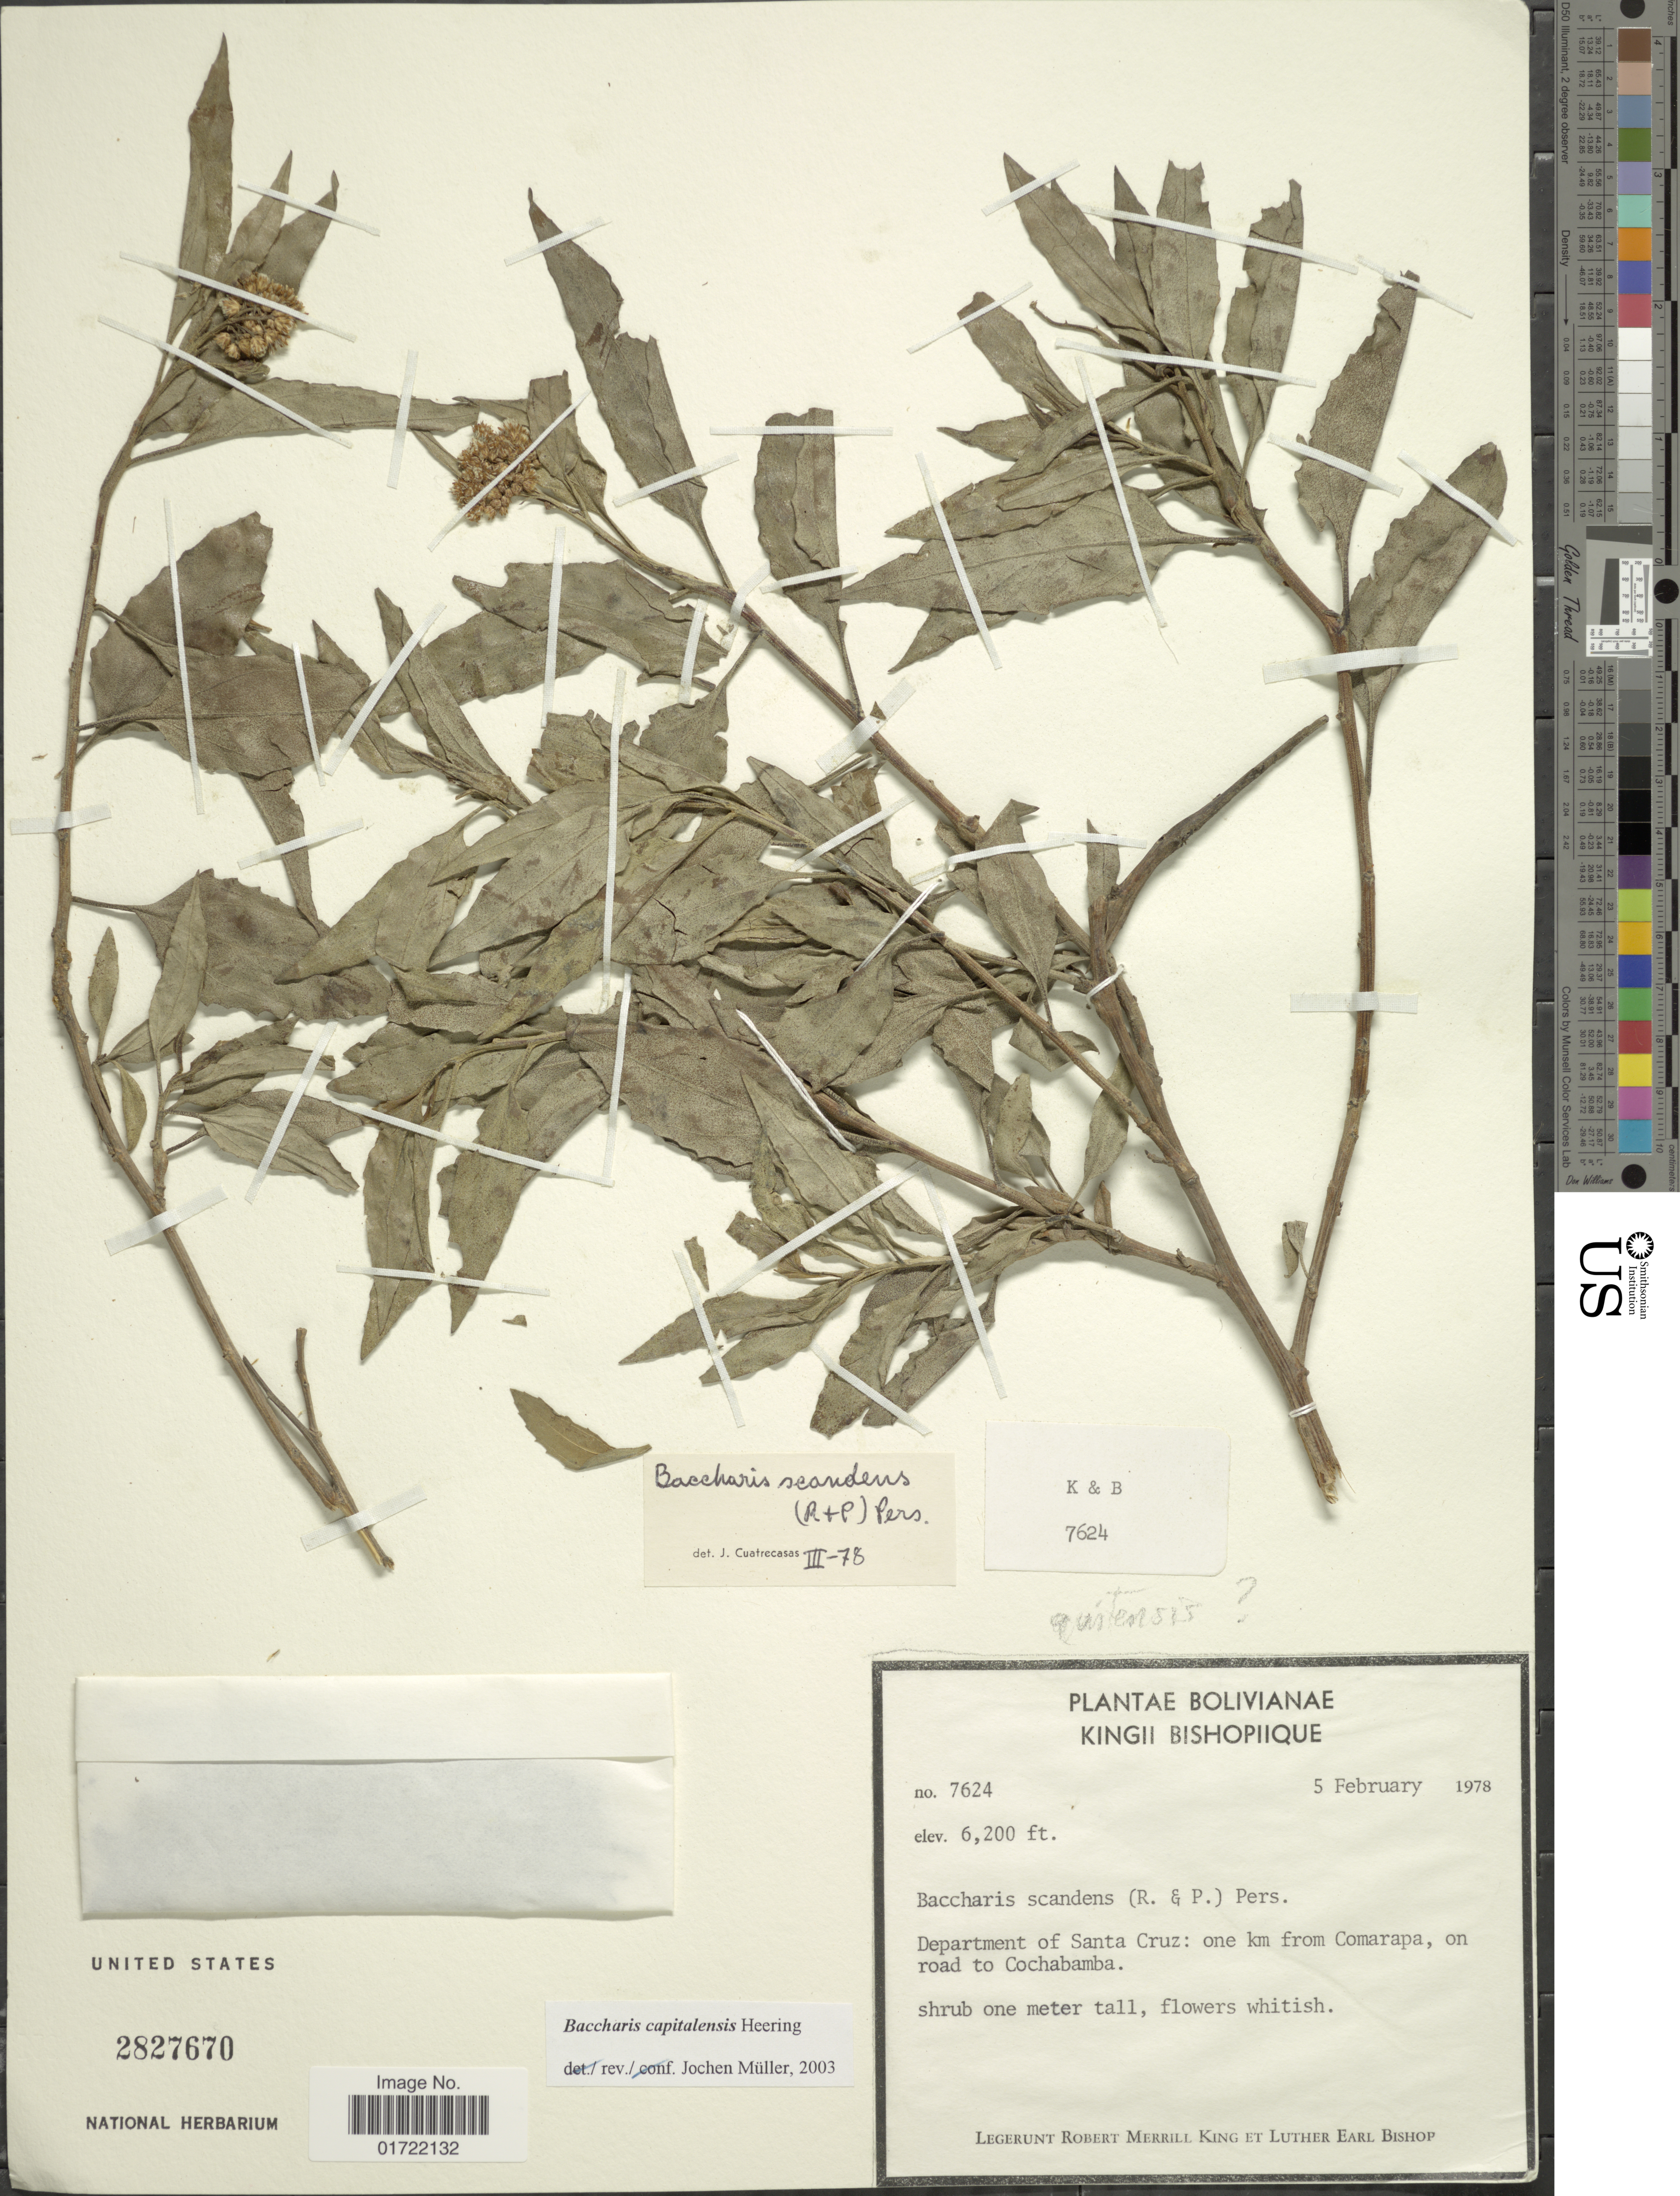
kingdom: Plantae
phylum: Tracheophyta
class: Magnoliopsida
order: Asterales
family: Asteraceae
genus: Baccharis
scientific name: Baccharis capitalensis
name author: Heering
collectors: R. M. King & L. E. Bishop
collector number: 7624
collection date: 1978-02-05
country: Bolivia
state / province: Santa Cruz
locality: one km from Comarapa, on road to Cochabamba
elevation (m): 1890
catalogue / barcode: US 2827670